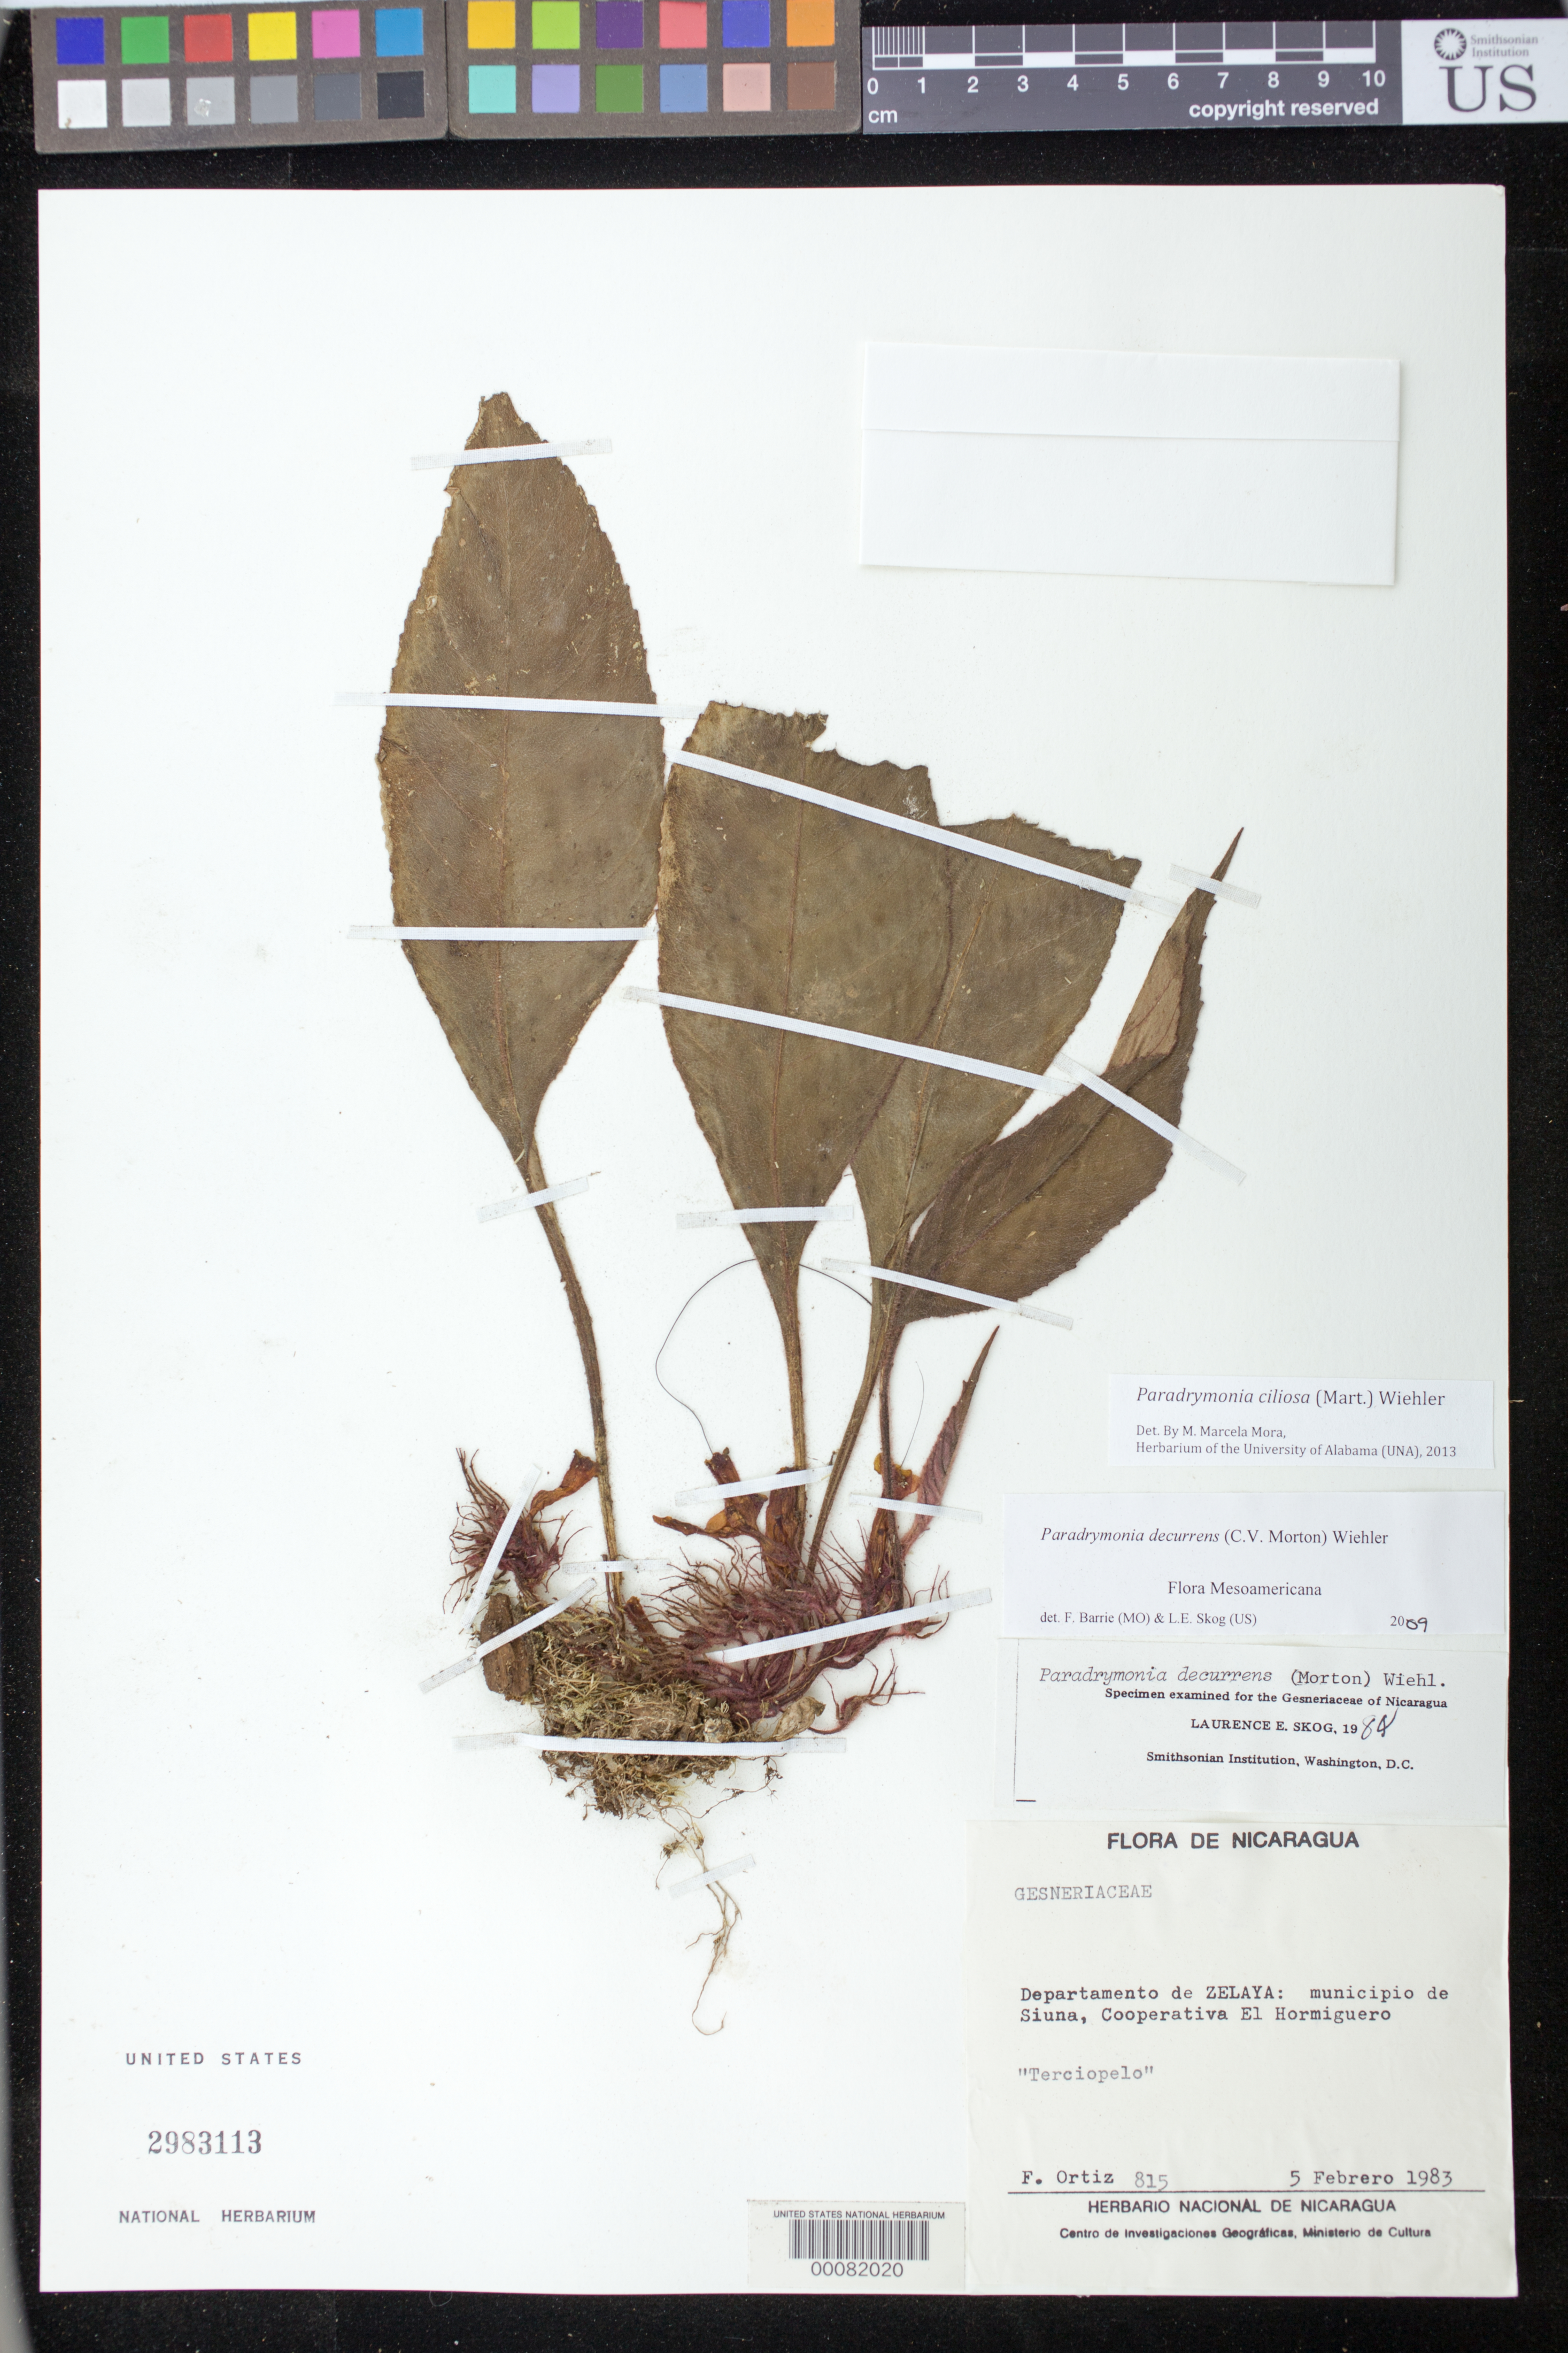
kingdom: Plantae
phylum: Tracheophyta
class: Magnoliopsida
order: Lamiales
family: Gesneriaceae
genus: Paradrymonia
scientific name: Paradrymonia ciliosa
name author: (Mart.) Wiehler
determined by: Mora, M. Marcela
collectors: F. Ortiz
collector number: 815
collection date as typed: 05 Feb 1983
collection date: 1983-02-05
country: Nicaragua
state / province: Atlántico Norte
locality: Municipality of Sinua, Cooperativa El Hormiguero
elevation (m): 100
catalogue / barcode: US 2983113